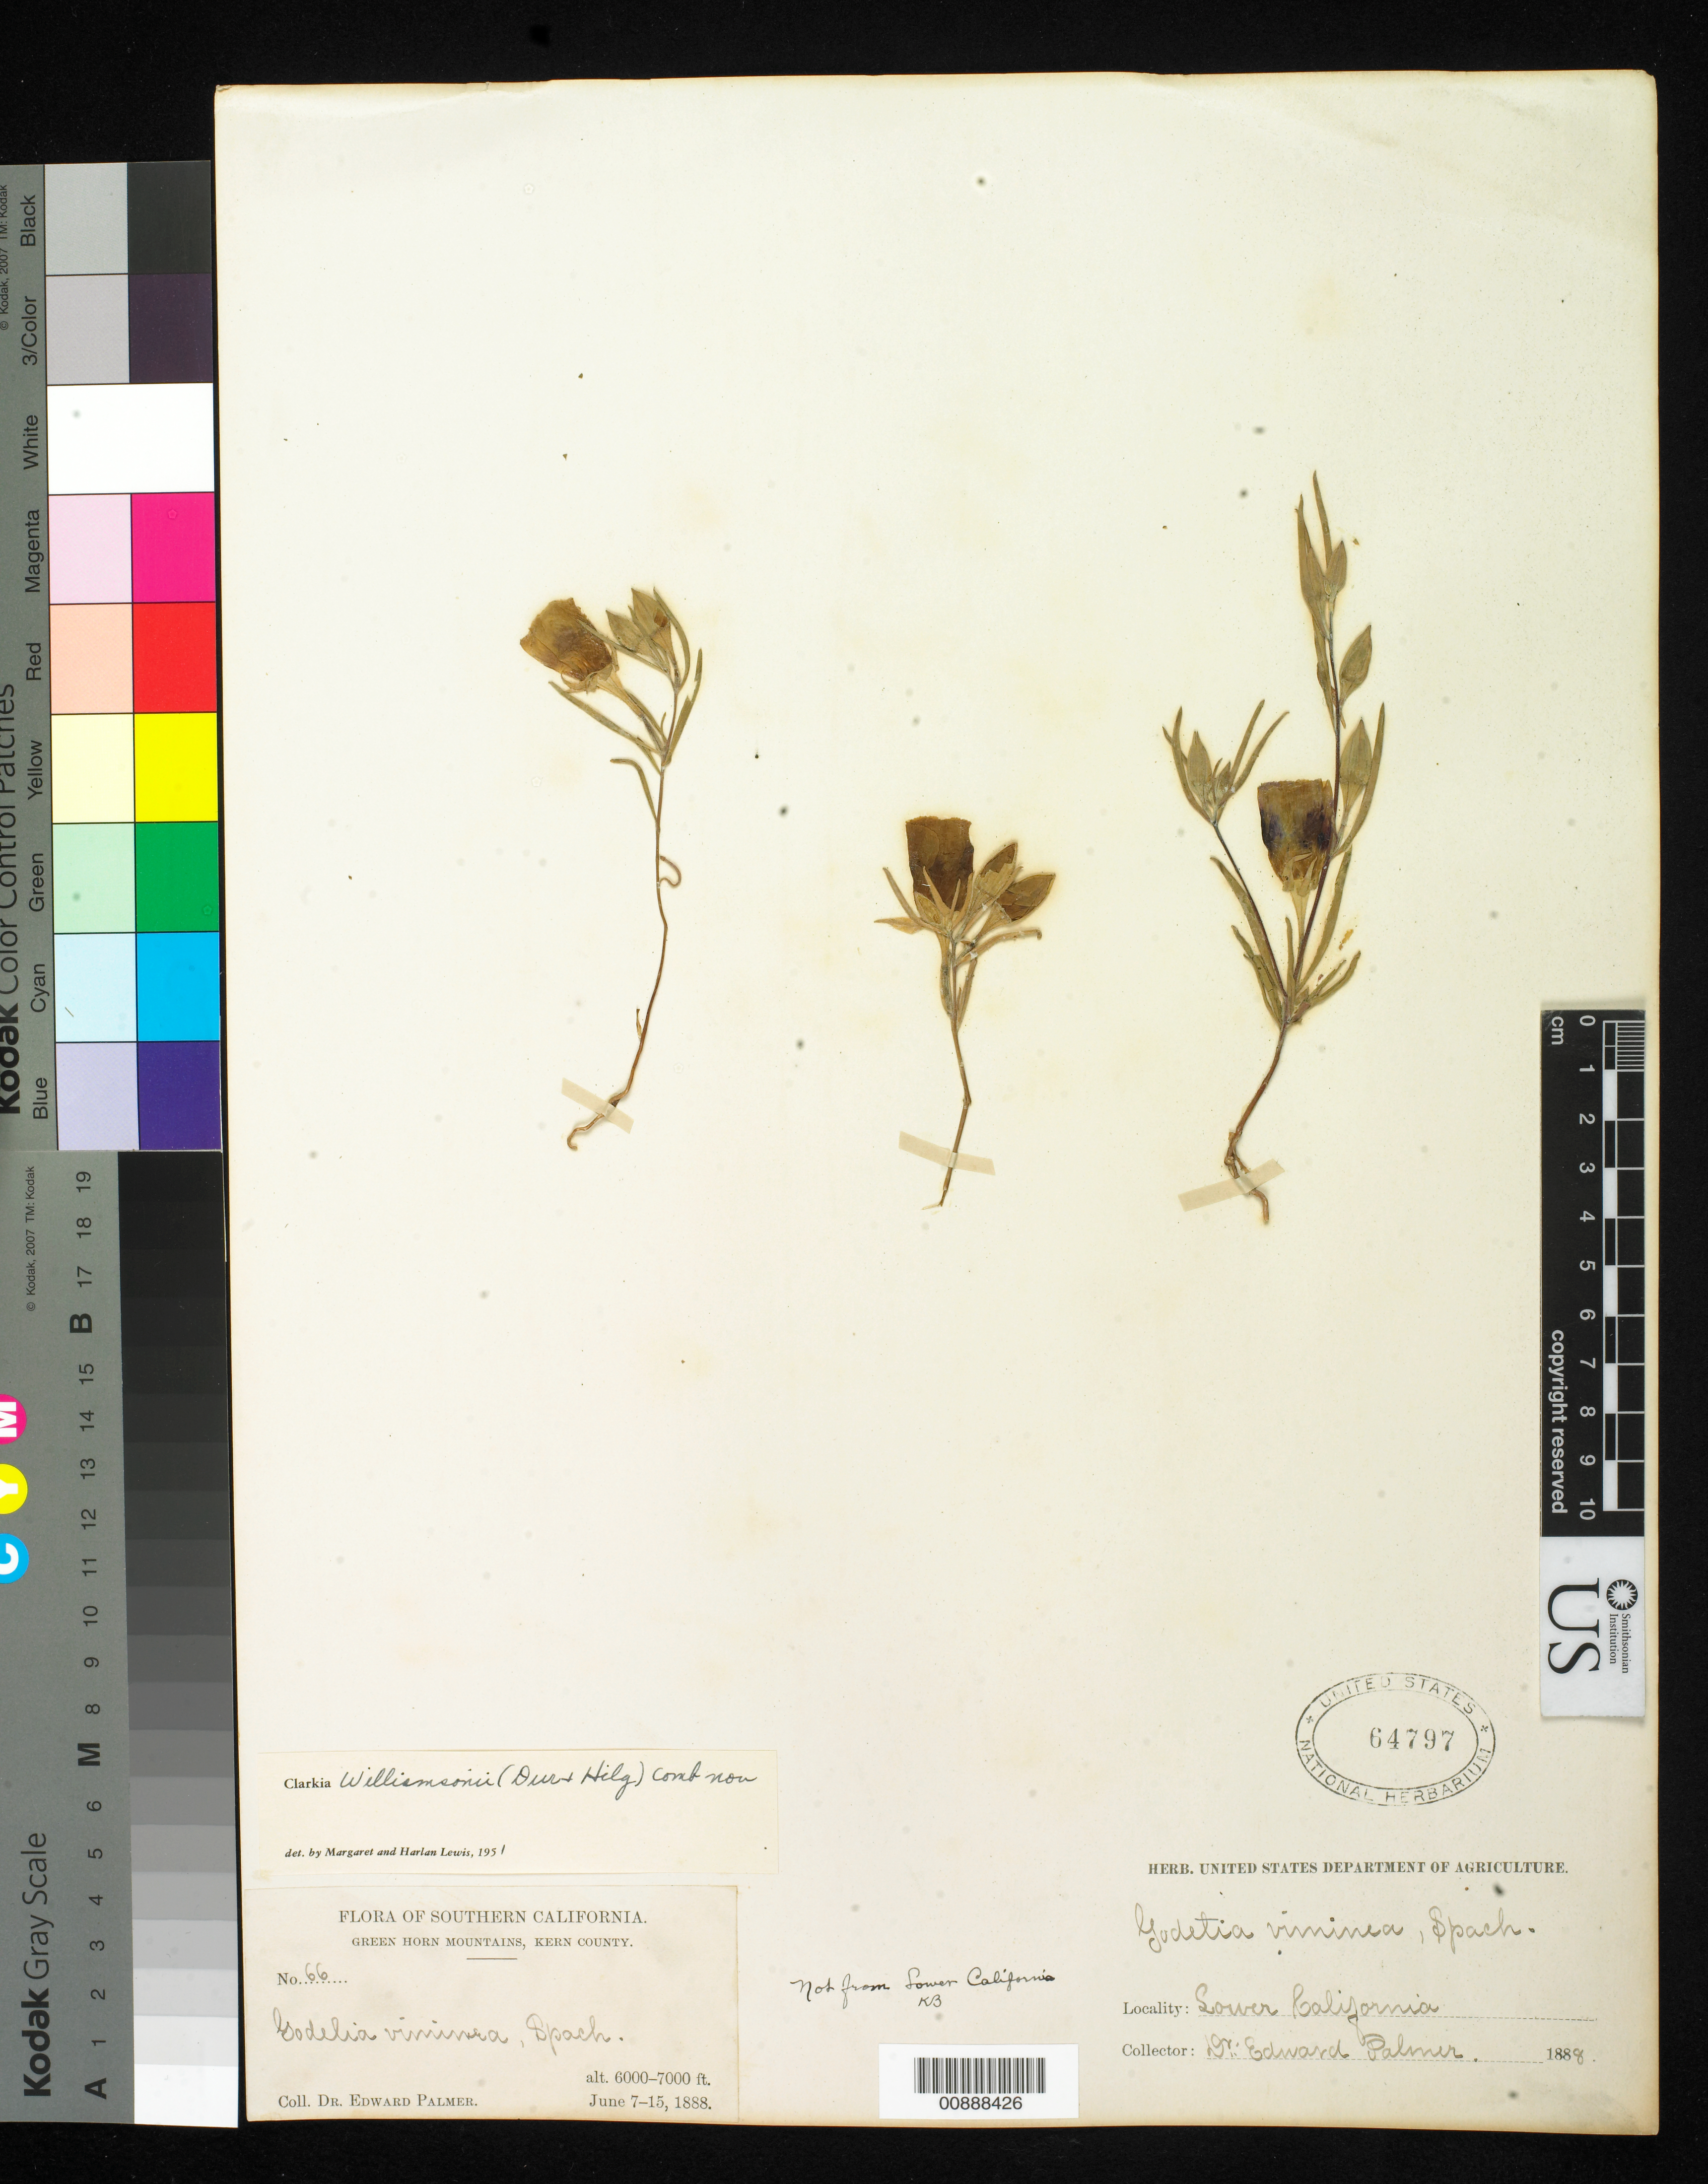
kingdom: Plantae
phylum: Tracheophyta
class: Magnoliopsida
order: Myrtales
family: Onagraceae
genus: Clarkia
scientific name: Clarkia williamsonii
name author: (Durand & Hilg.) F. H. Lewis & M.E. Lewis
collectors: E. Palmer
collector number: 66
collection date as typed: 07 Jun 1888 to 15 Jun 1888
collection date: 1888-06-07/1888-06-15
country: United States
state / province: California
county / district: Kern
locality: Green Horn Mountains, Kern County, California.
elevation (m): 1829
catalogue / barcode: US 64797